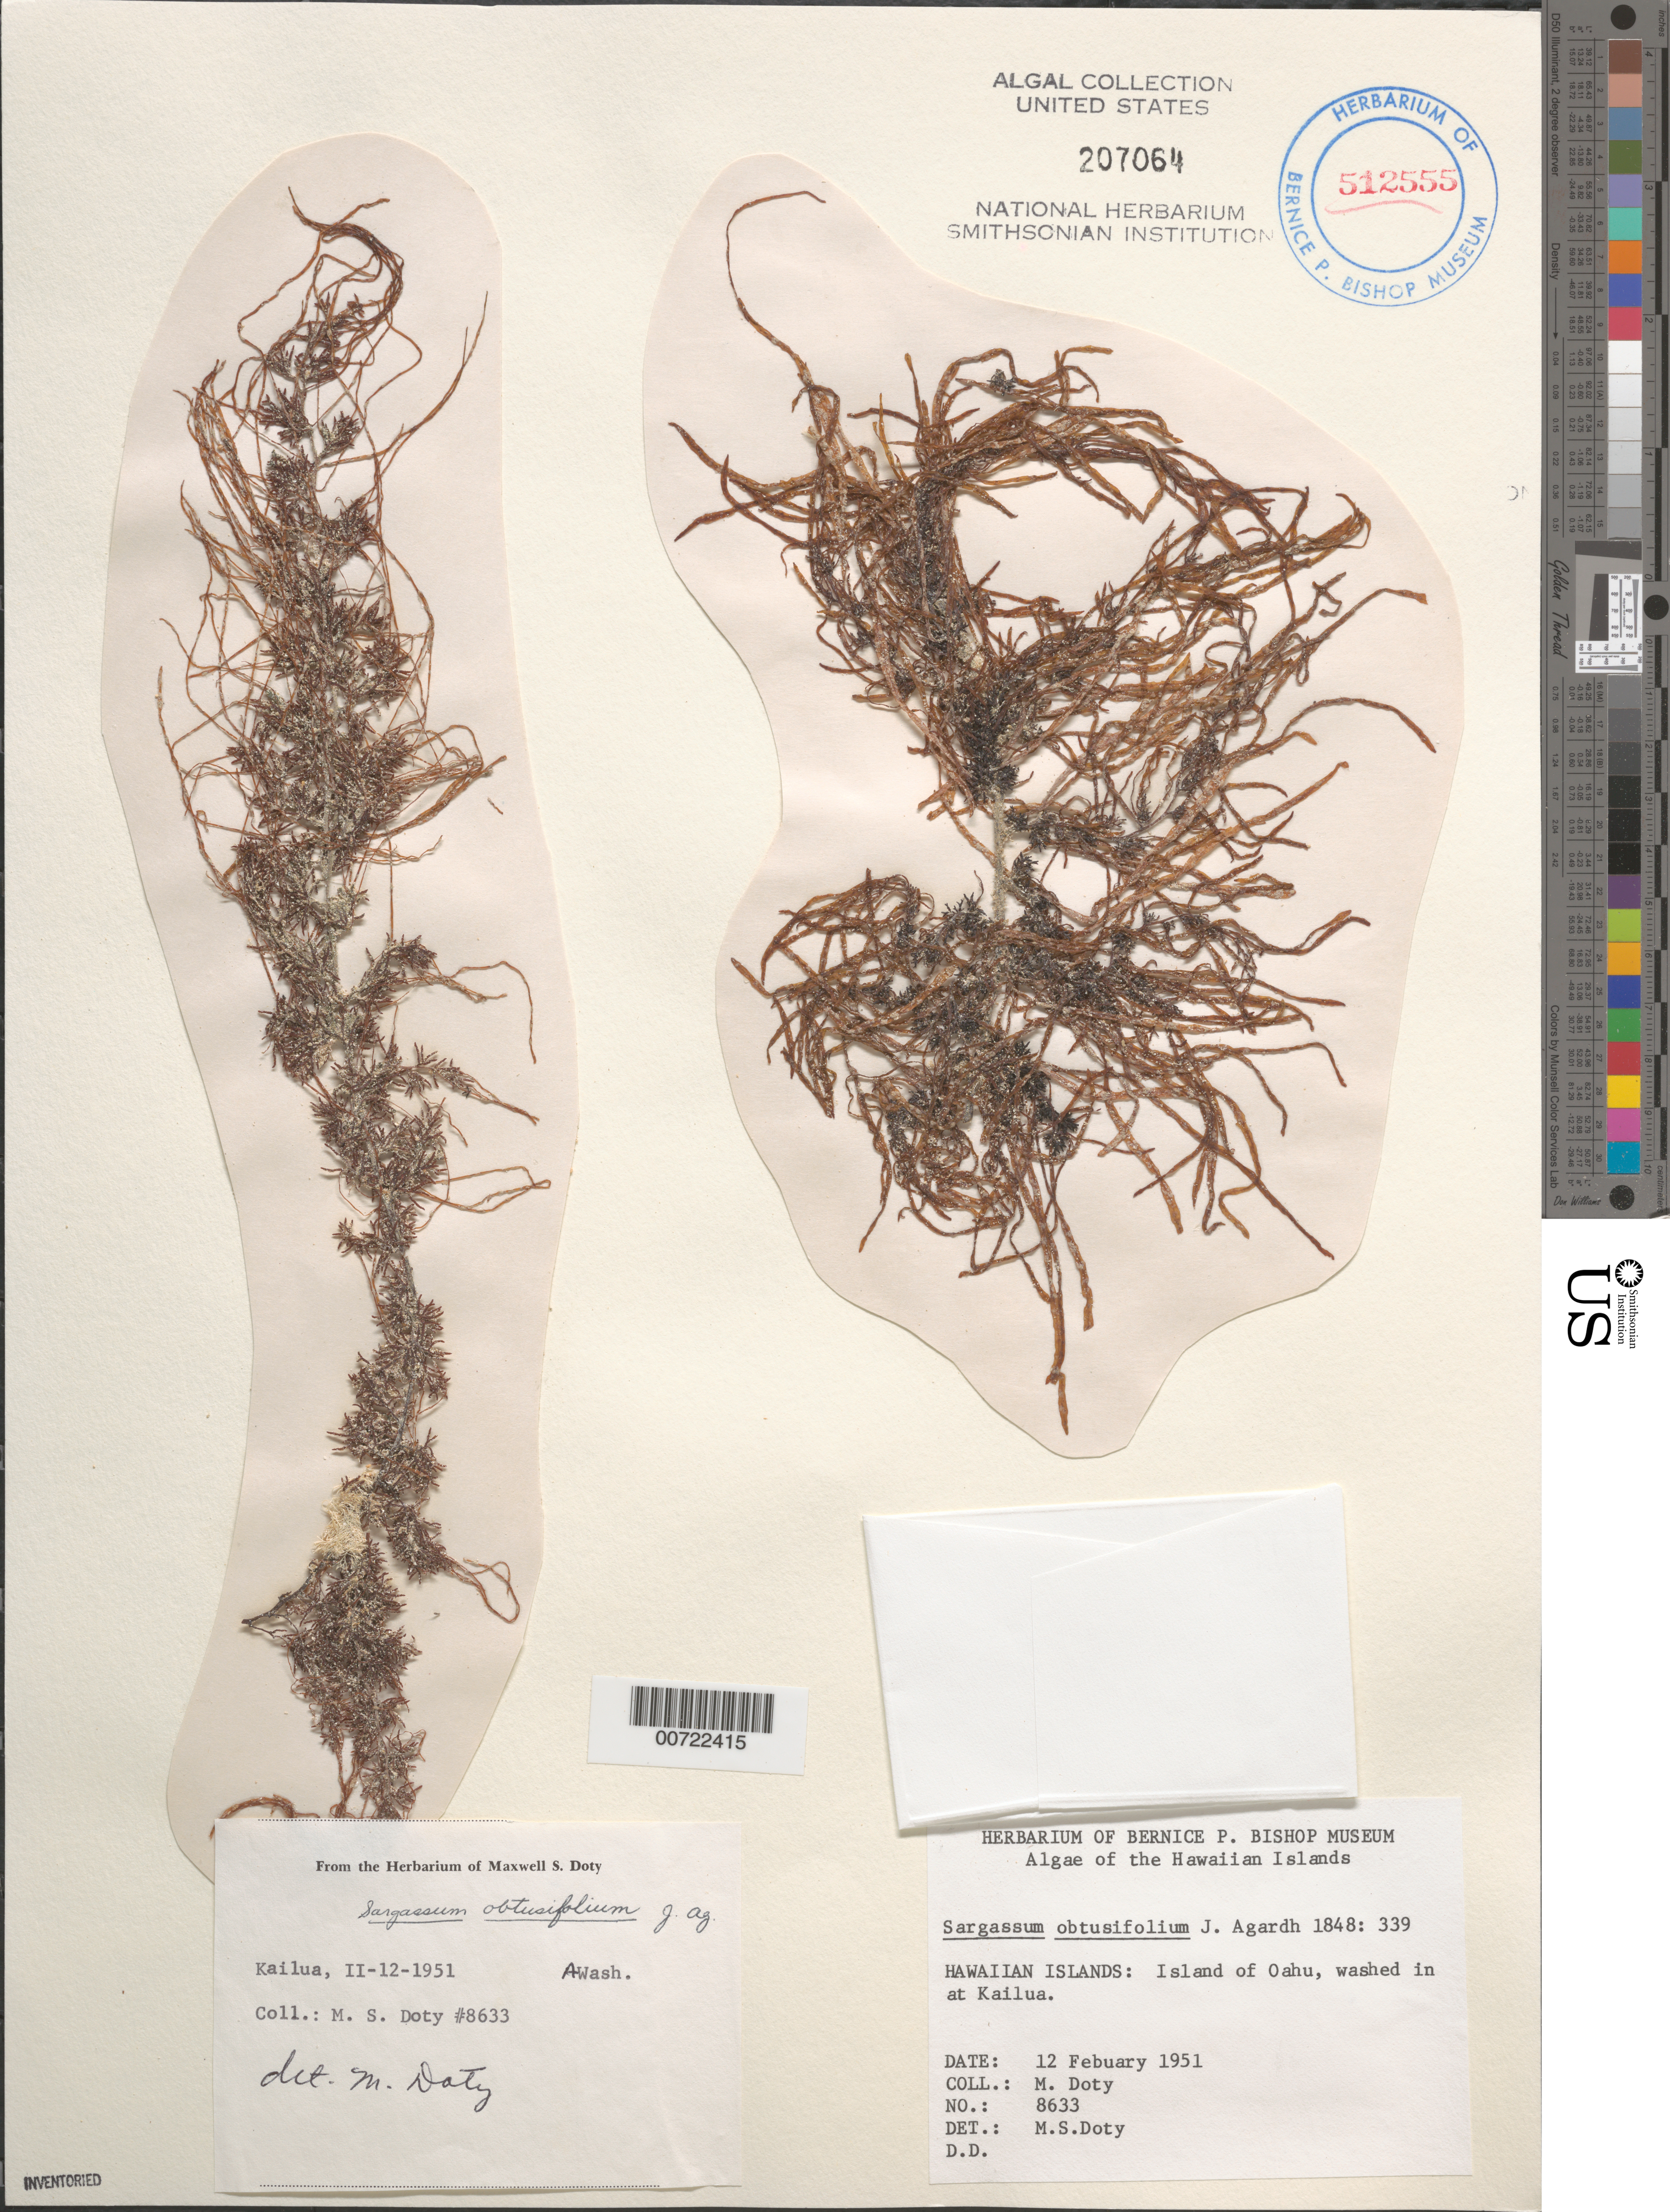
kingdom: Chromista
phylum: Ochrophyta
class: Phaeophyceae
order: Fucales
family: Sargassaceae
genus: Sargassum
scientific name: Sargassum obtusifolium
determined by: Doty, M. S.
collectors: M. S. Doty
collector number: MSD 8633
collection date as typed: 12 Feb 1951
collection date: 1951-02-12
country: United States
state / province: Hawaii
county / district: Honolulu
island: Oahu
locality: Kailua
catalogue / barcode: US 207064